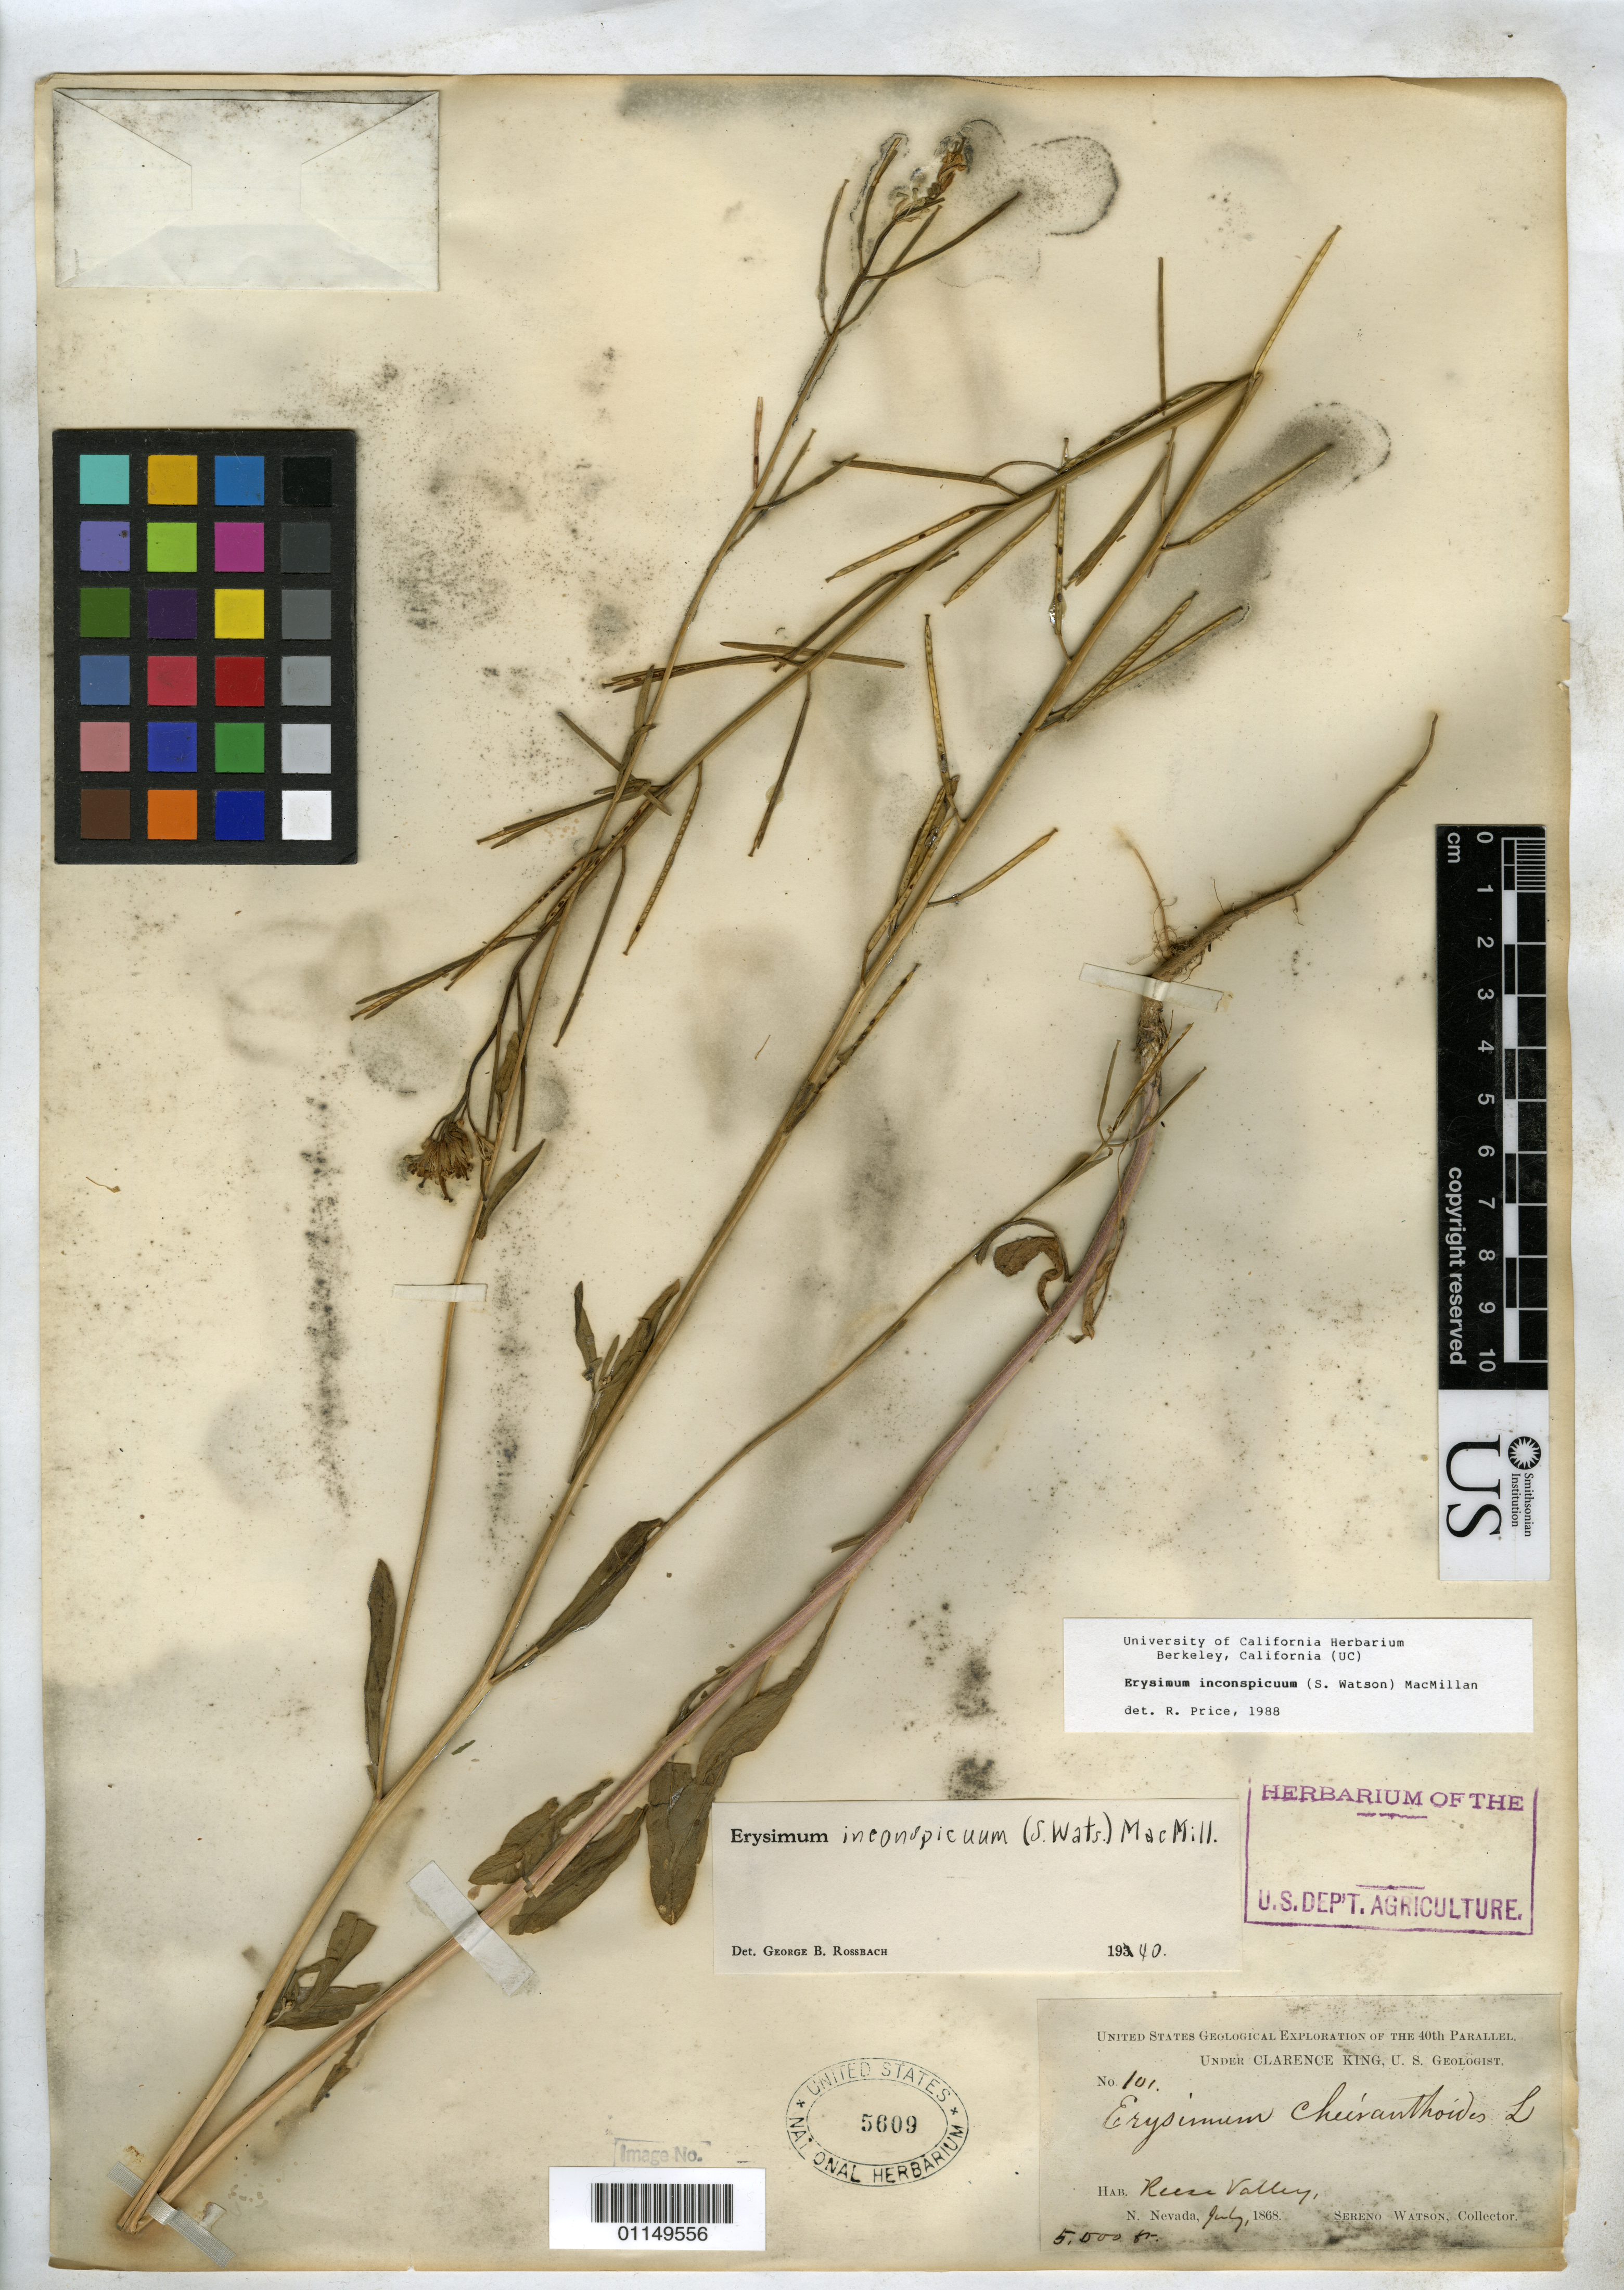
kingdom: Plantae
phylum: Tracheophyta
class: Magnoliopsida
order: Brassicales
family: Brassicaceae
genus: Erysimum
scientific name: Erysimum inconspicuum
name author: (S. Watson) MacMill.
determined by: Price, R.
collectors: S. Watson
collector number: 101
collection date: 1868-07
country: United States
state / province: Nevada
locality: N. Nevada.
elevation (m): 1524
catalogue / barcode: US 5609